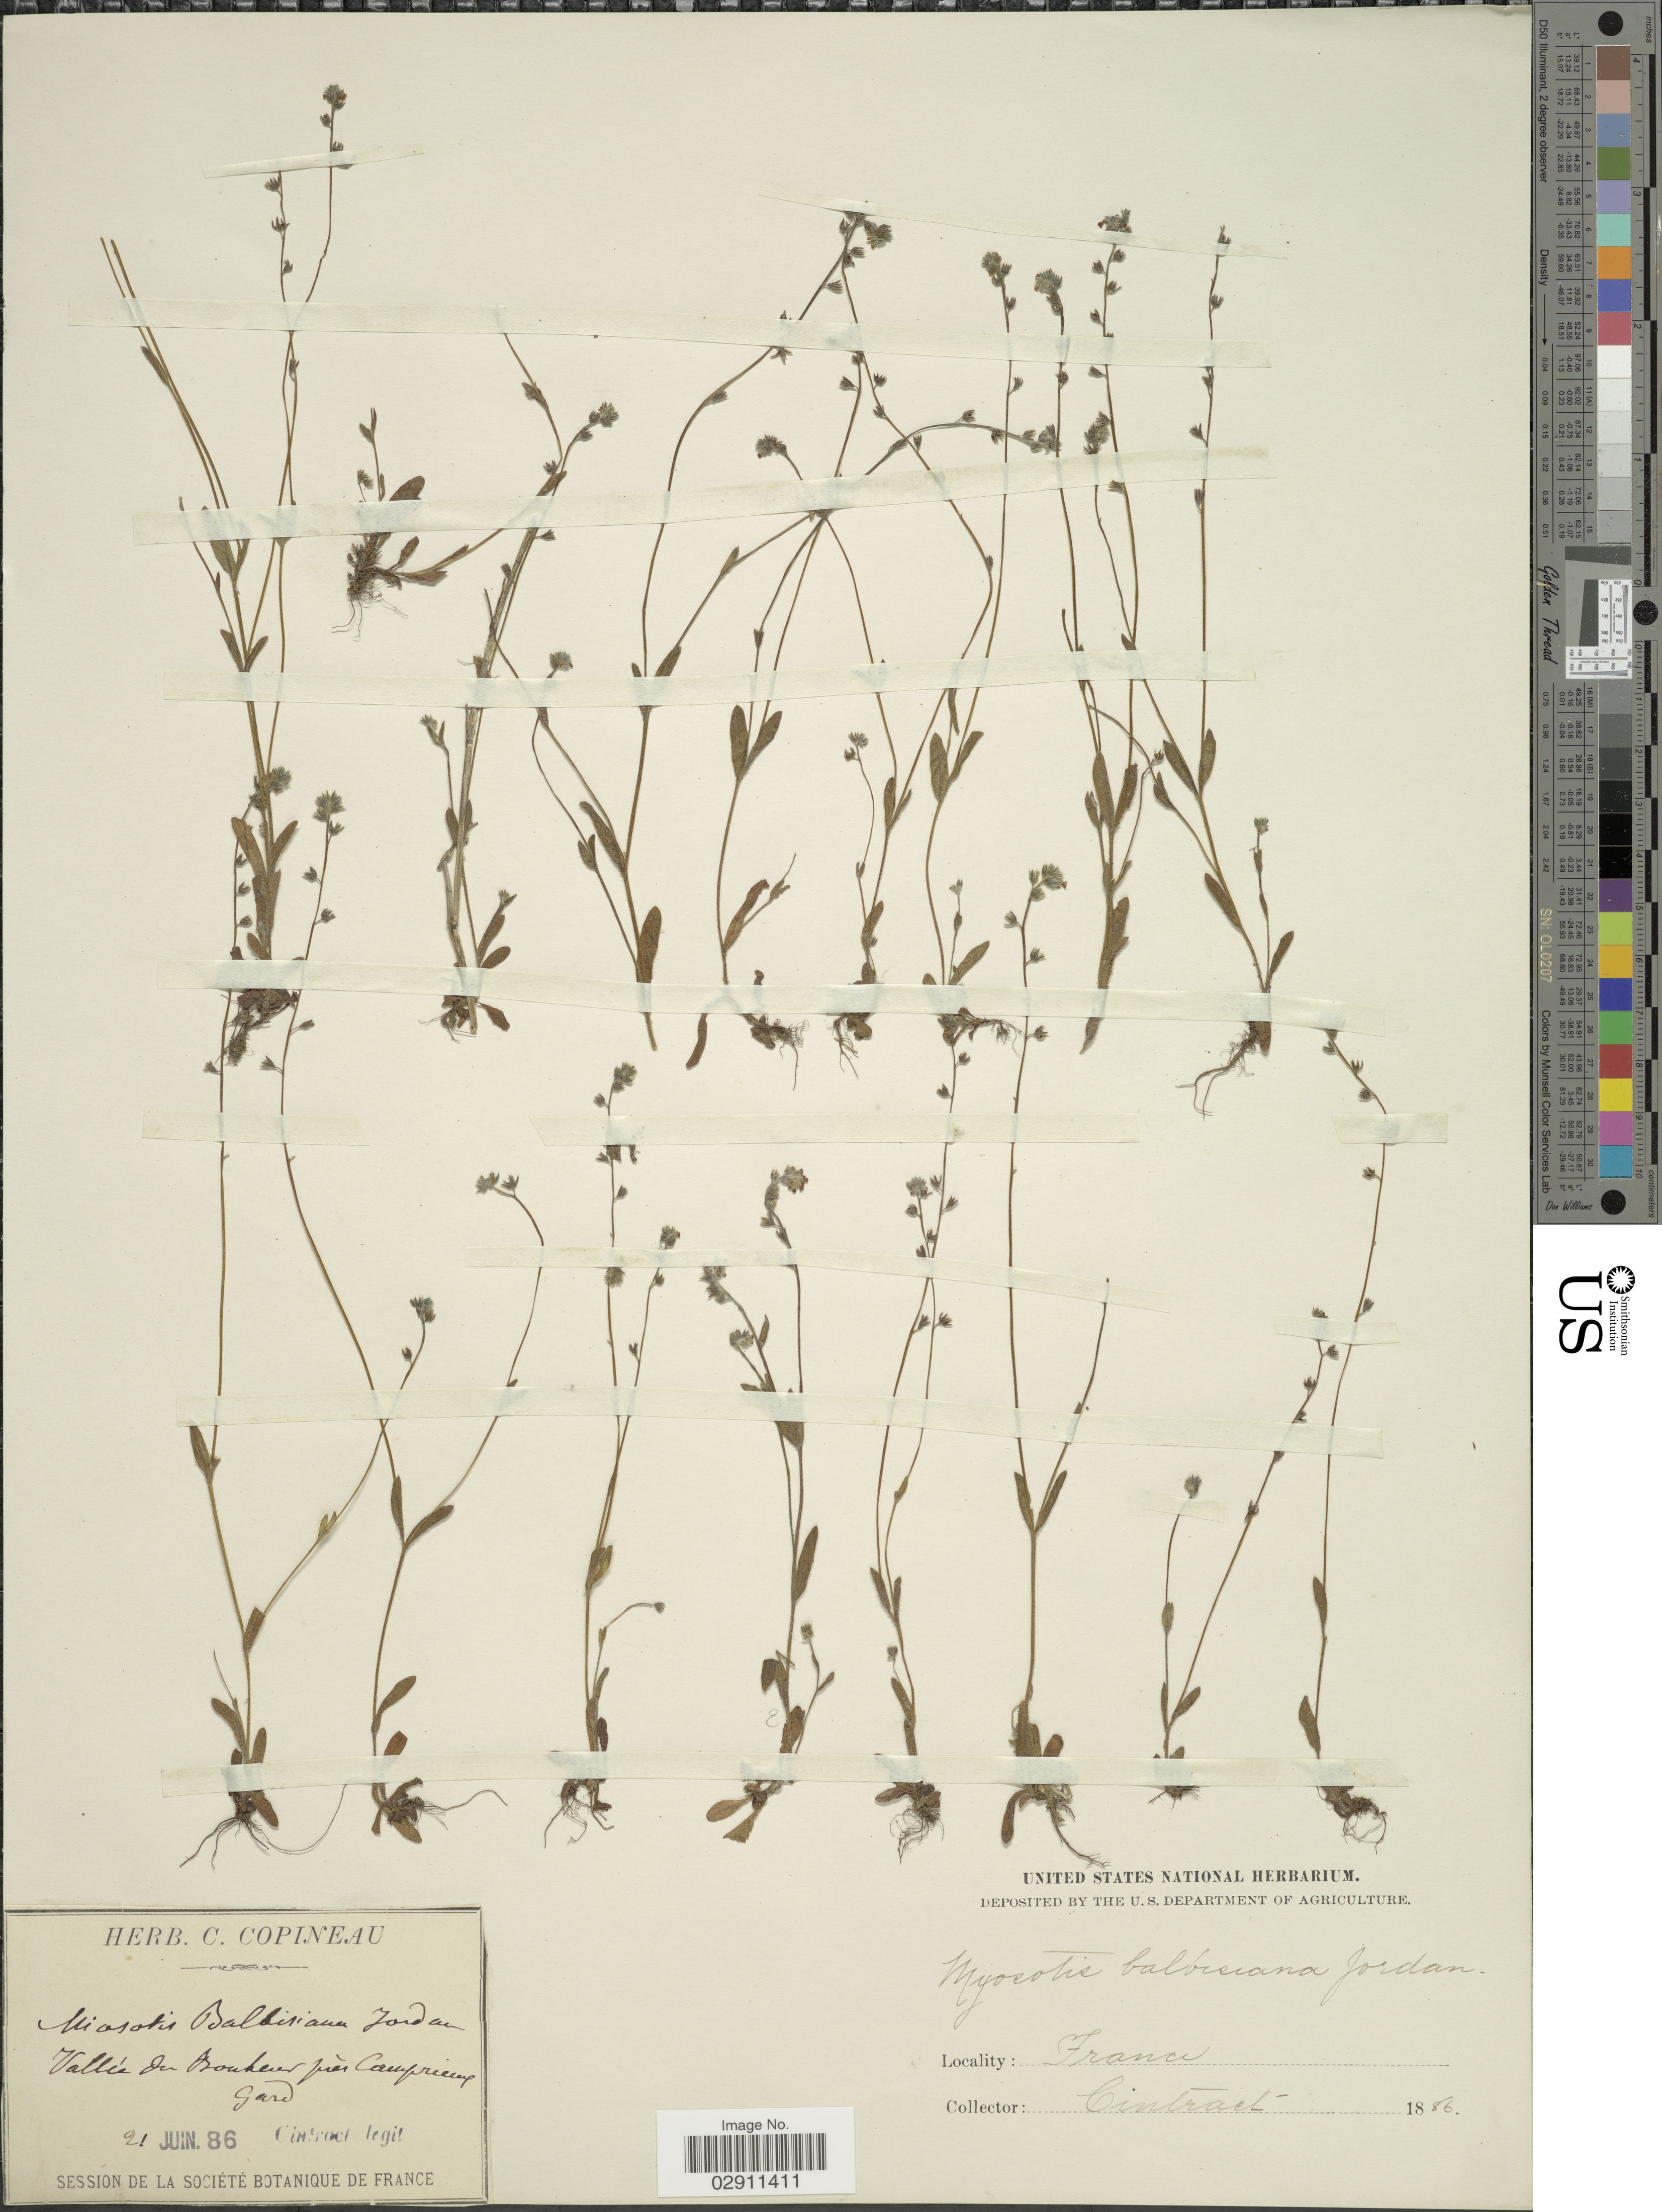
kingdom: Plantae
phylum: Tracheophyta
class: Magnoliopsida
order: Boraginales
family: Boraginaceae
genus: Myosotis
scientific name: Myosotis balbisiana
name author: Jord.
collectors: Cintract, --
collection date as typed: Transcribed d/m/y: 21/6/86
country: France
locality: Vallée du Bonheur près Camprieux Gard.